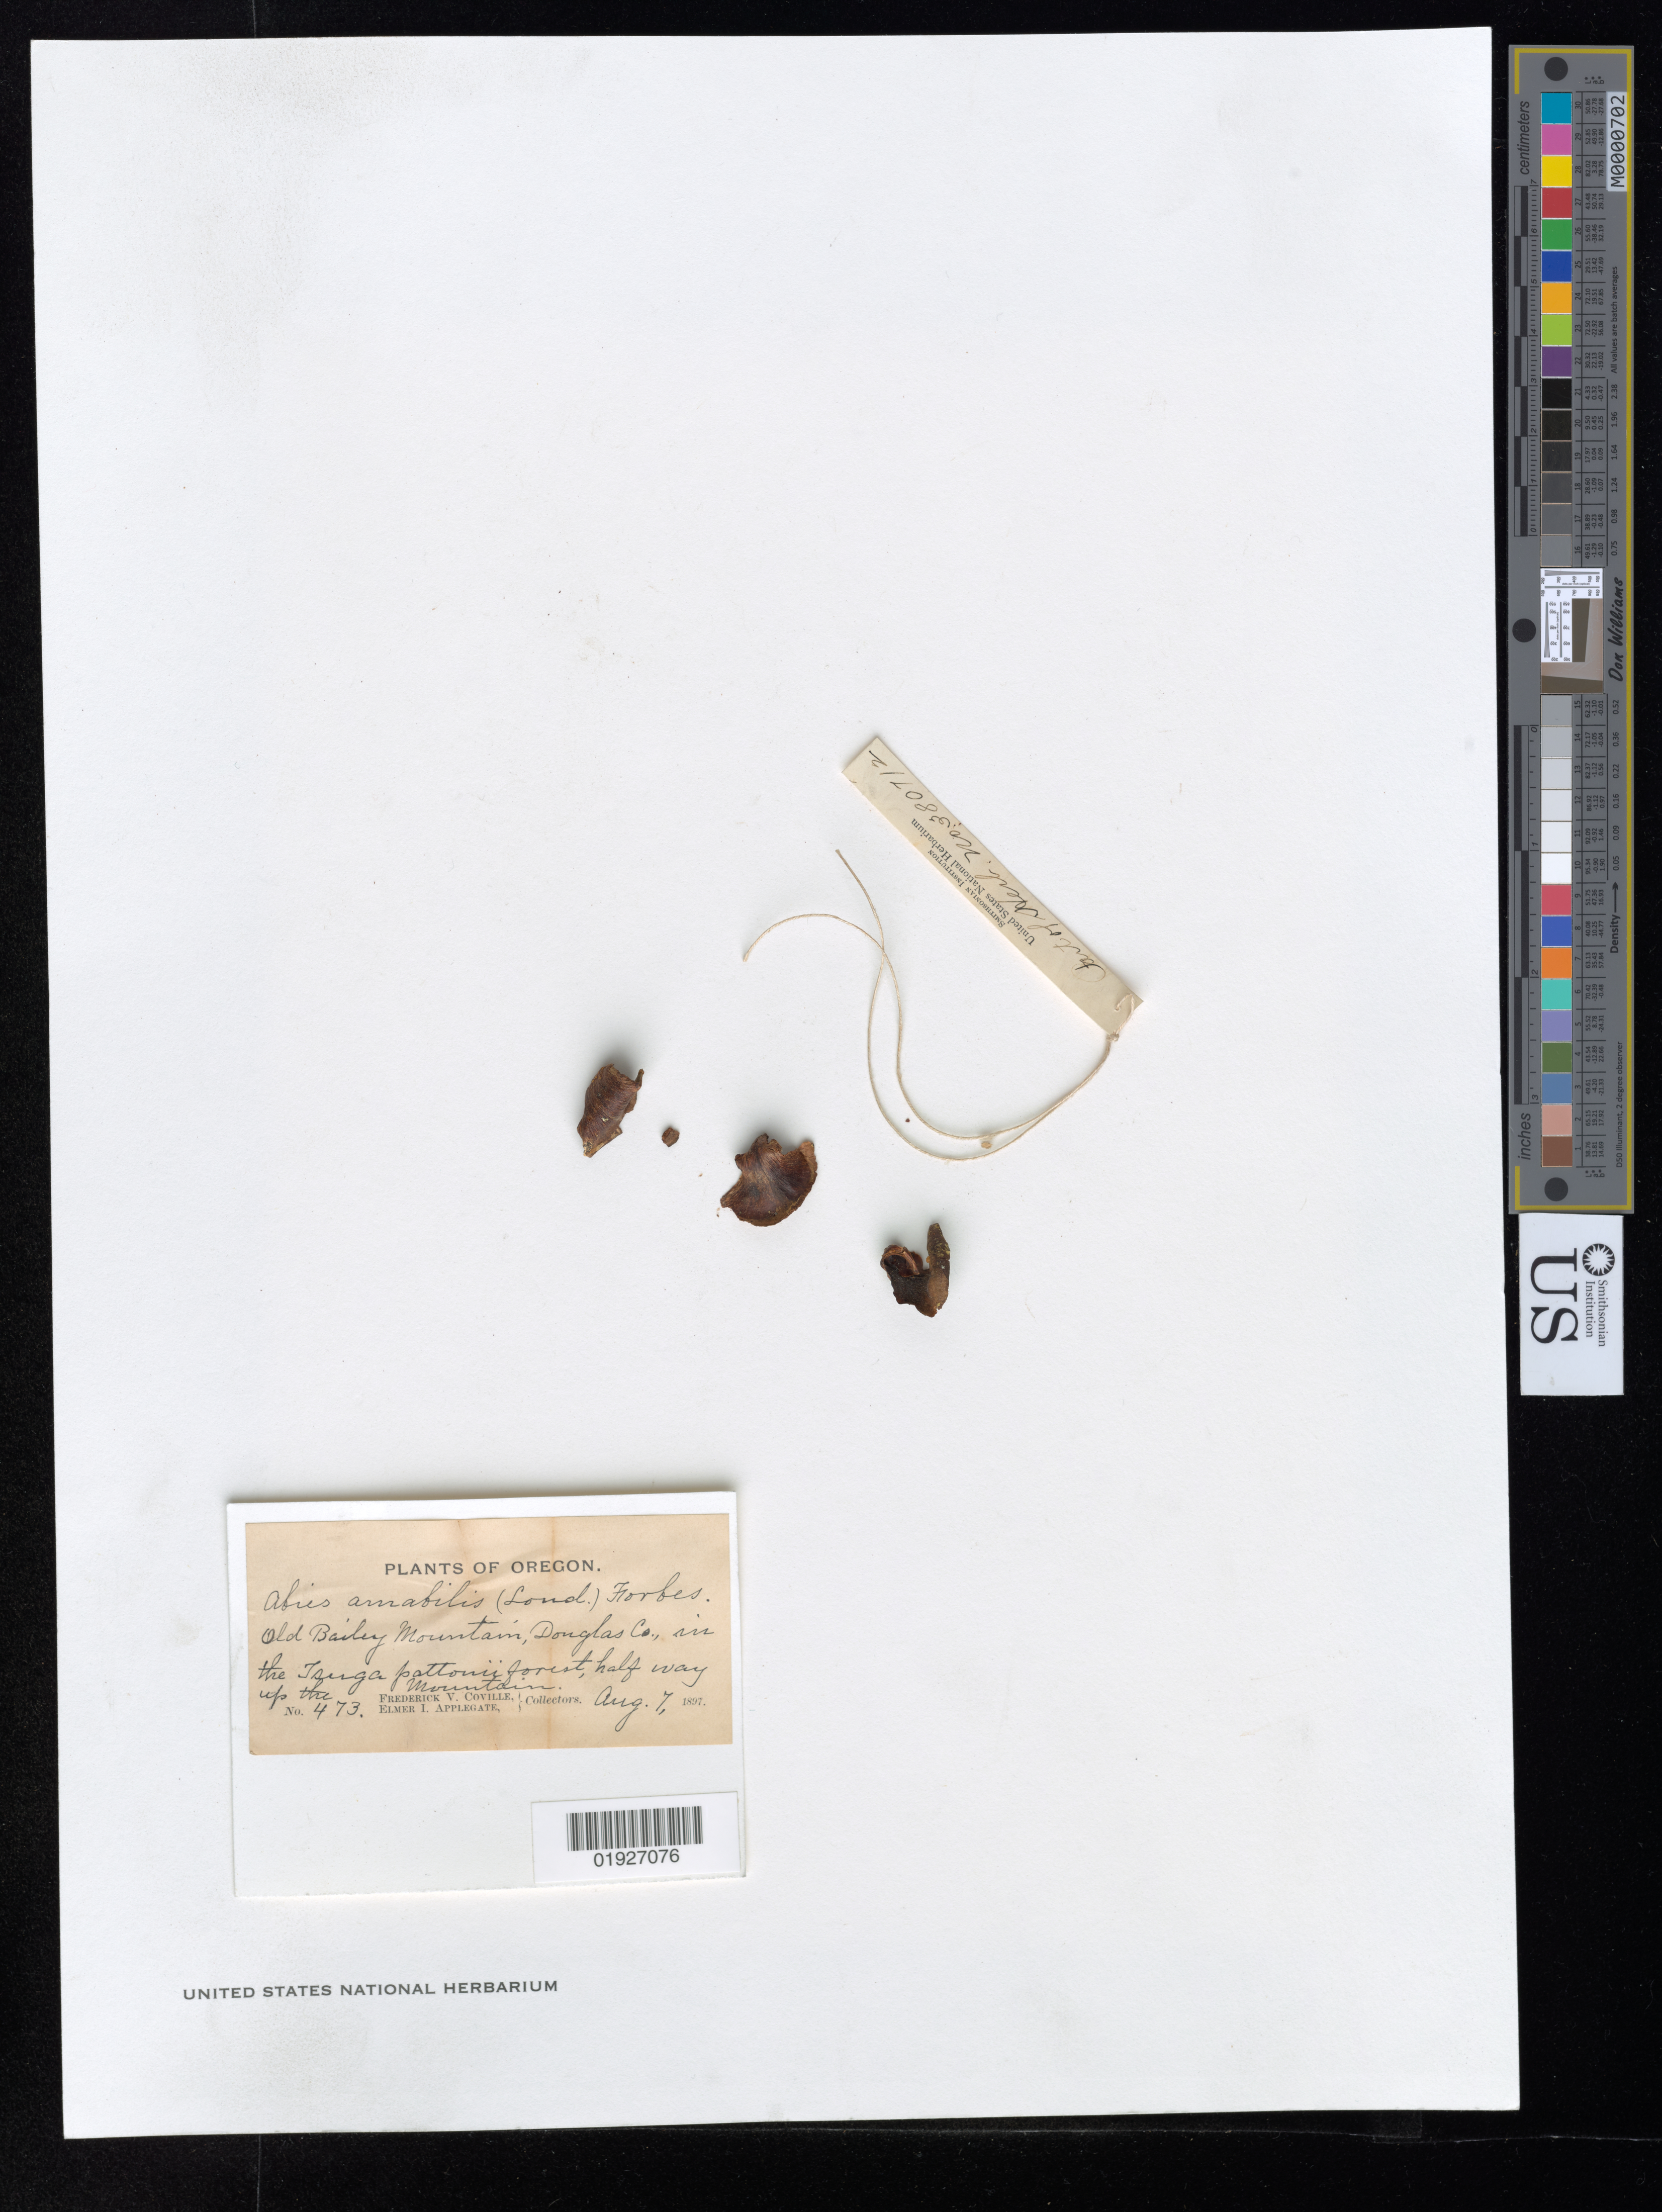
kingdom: Plantae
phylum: Tracheophyta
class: Pinopsida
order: Pinales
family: Pinaceae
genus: Abies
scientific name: Abies amabilis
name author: Douglas ex J. Forbes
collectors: F. V. Coville & E. I. Applegate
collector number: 473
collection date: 1897-08-07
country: United States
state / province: Oregon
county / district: Douglas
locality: Old Bailey Mountain, Douglas Co. In the Tsuga patonii forest